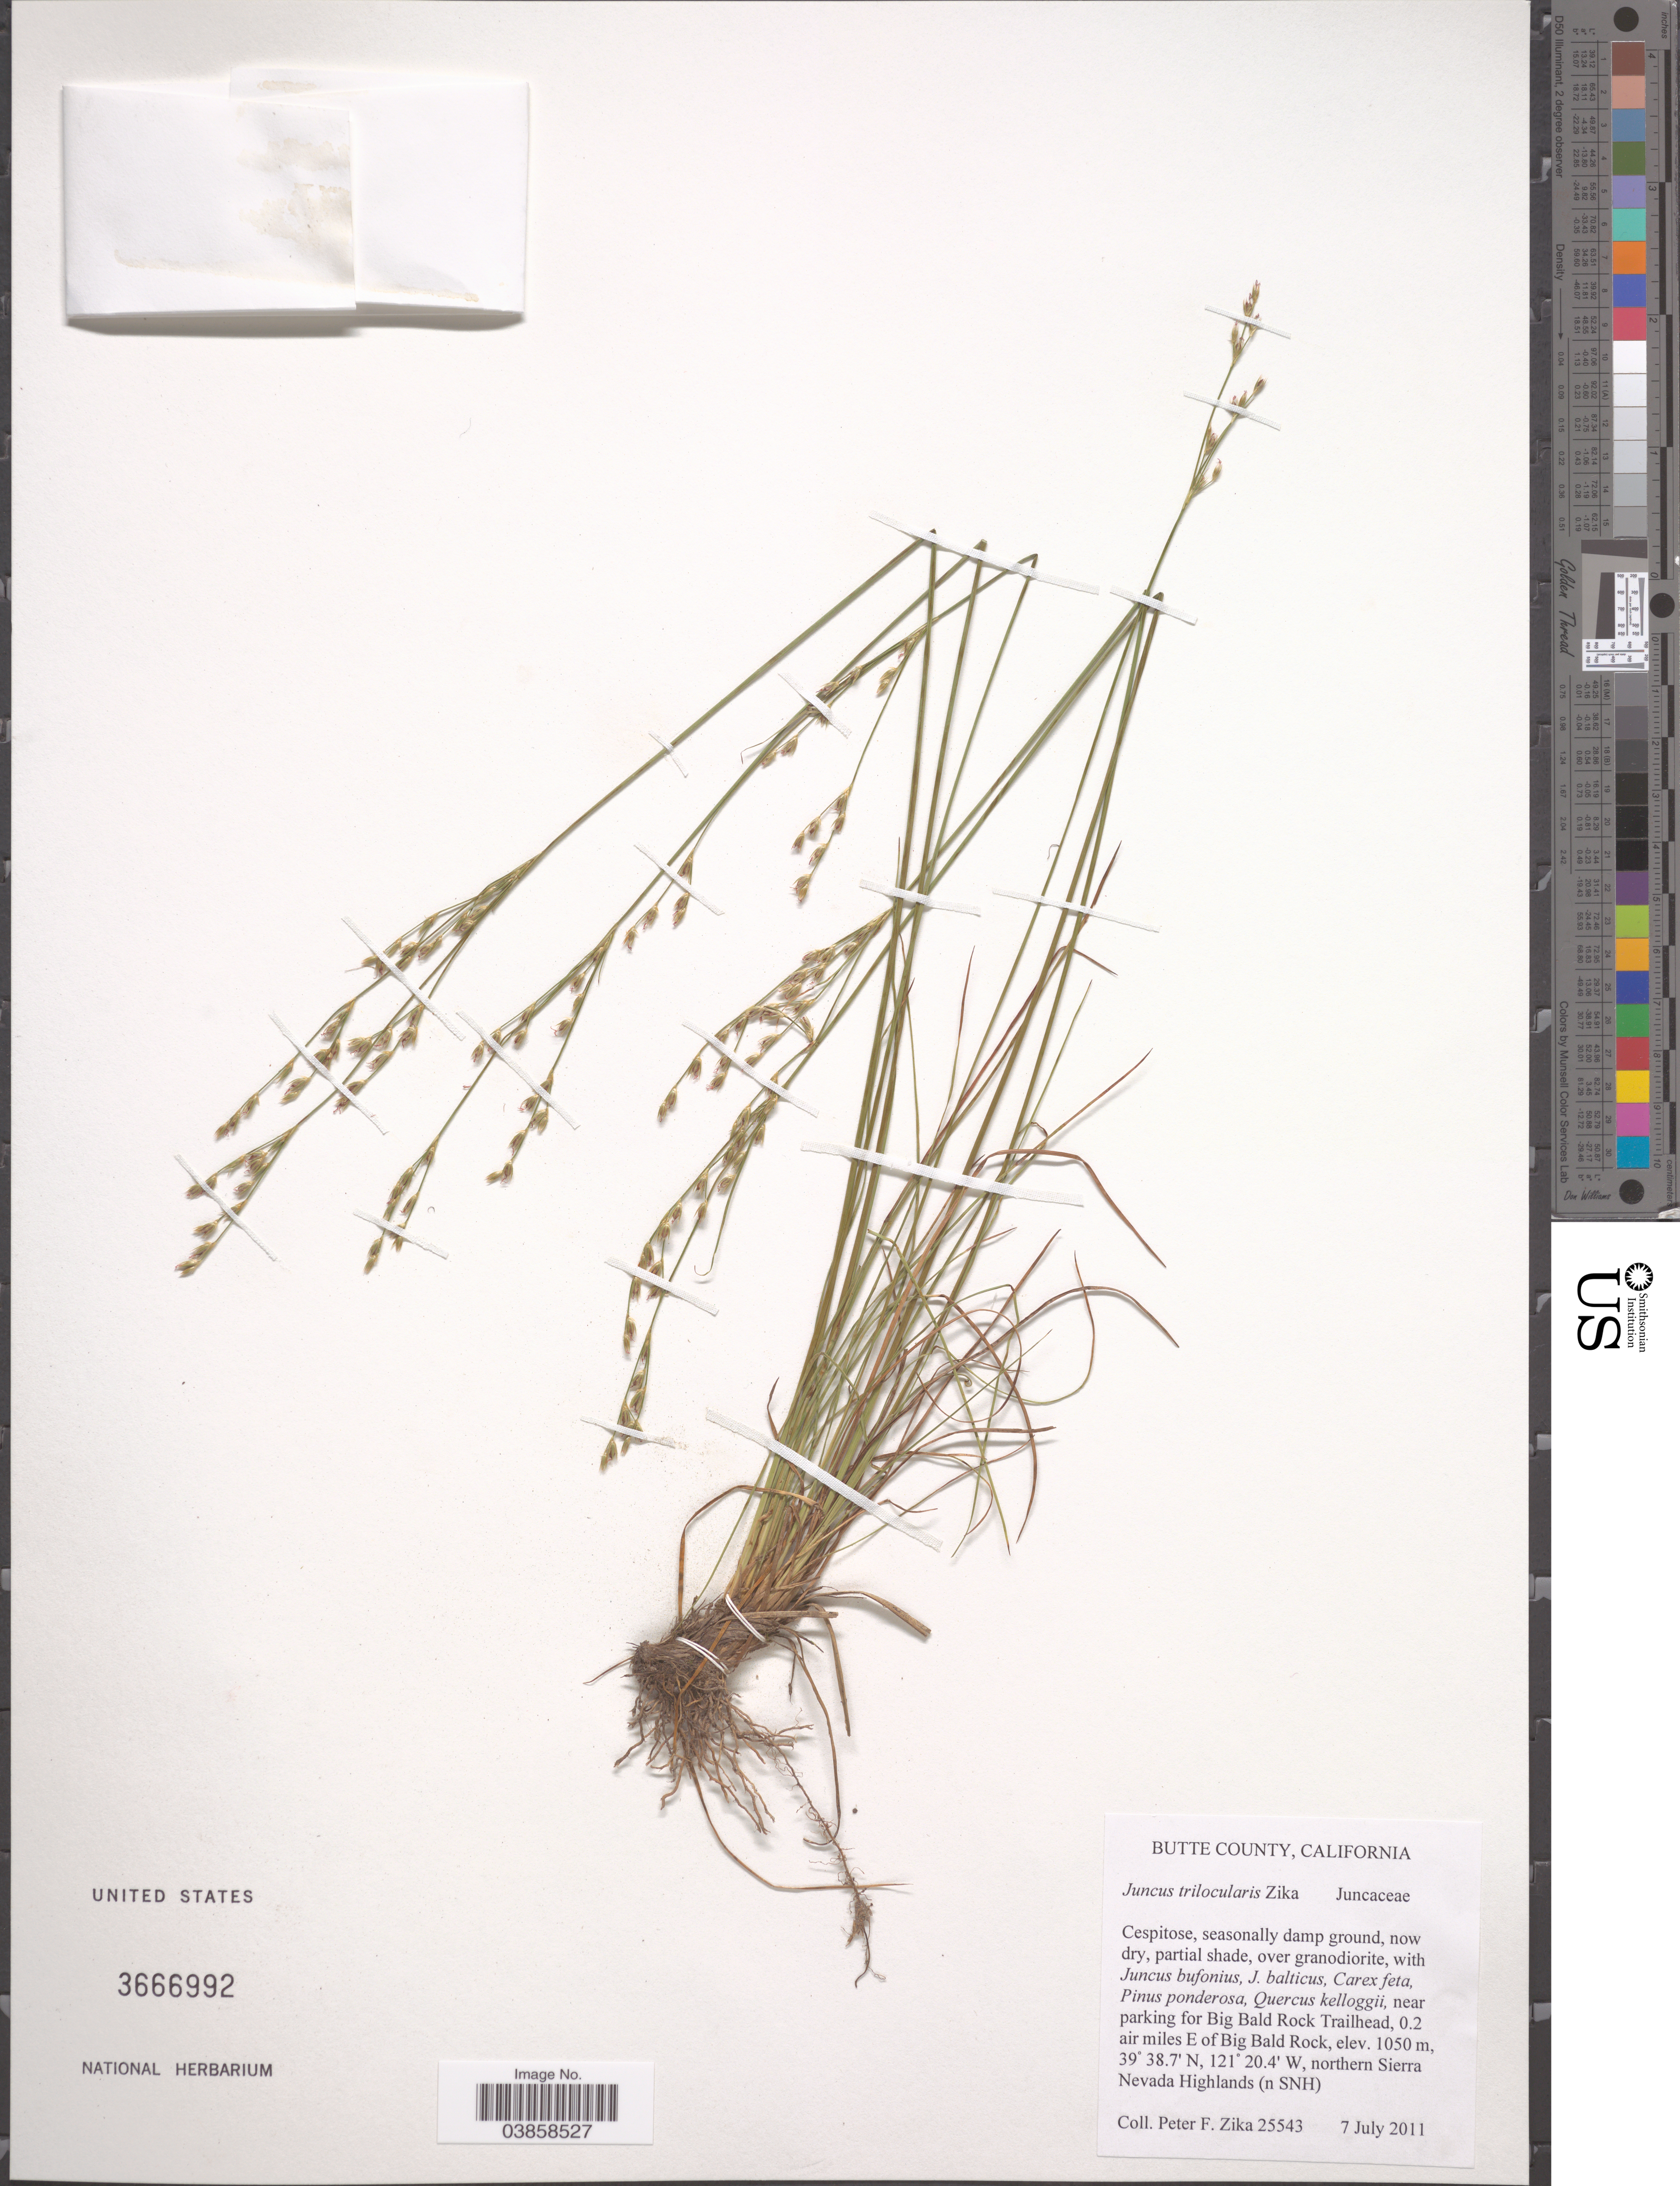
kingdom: Plantae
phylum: Tracheophyta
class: Liliopsida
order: Poales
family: Juncaceae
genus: Juncus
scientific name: Juncus trilocularis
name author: Zika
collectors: P. F. Zika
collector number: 25543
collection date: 2011-07-07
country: United States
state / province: California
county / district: Butte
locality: Butte County. Near parking for Big Bald Rock Trailhead, 0.2 air miles E of Big Bald Rock, northern Sierra Nevada Highlands (n SNH).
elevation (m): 1050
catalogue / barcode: US 3666992